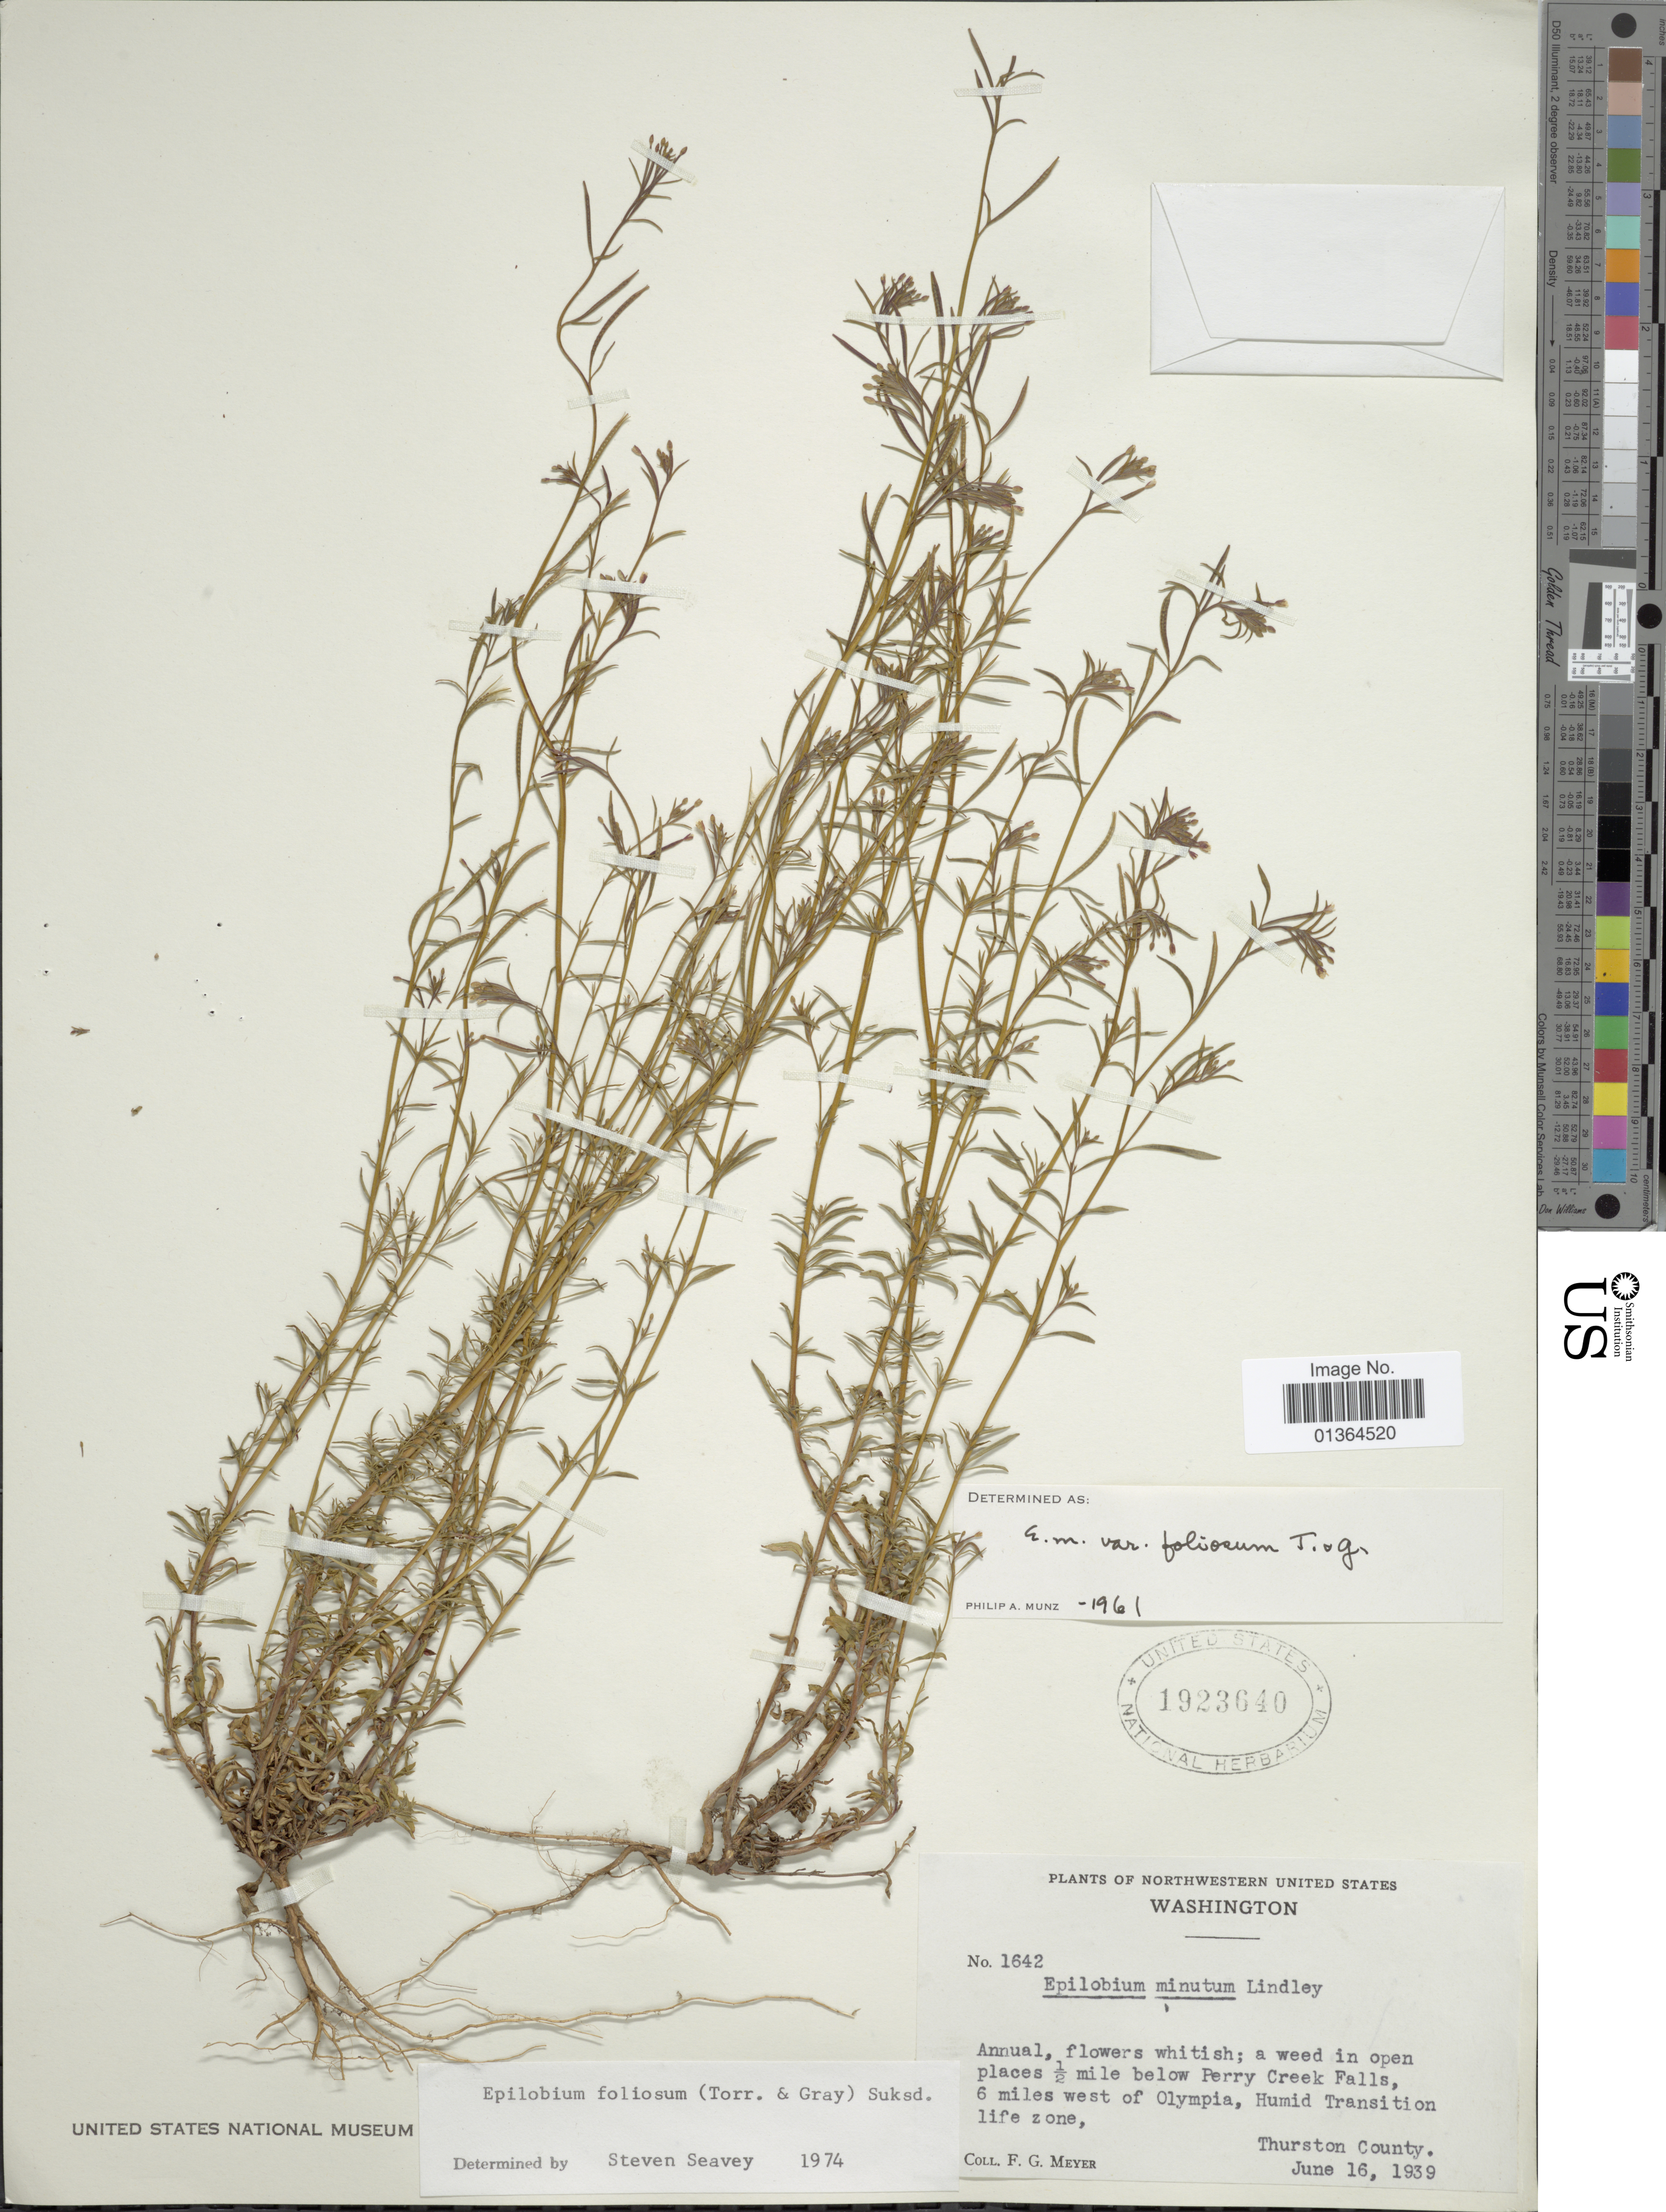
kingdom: Plantae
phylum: Tracheophyta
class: Magnoliopsida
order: Myrtales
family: Onagraceae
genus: Epilobium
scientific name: Epilobium foliosum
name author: (Nutt. ex Torr. & A. Gray) Suksd.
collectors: F. G. Meyer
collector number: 1642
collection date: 1939-06-16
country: United States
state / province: Washington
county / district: Thurston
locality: ½ mile below Perry Creek Falls, 6 miles west of Olympia, Humid Transistion life zone, Thurston county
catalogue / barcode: US 1923640